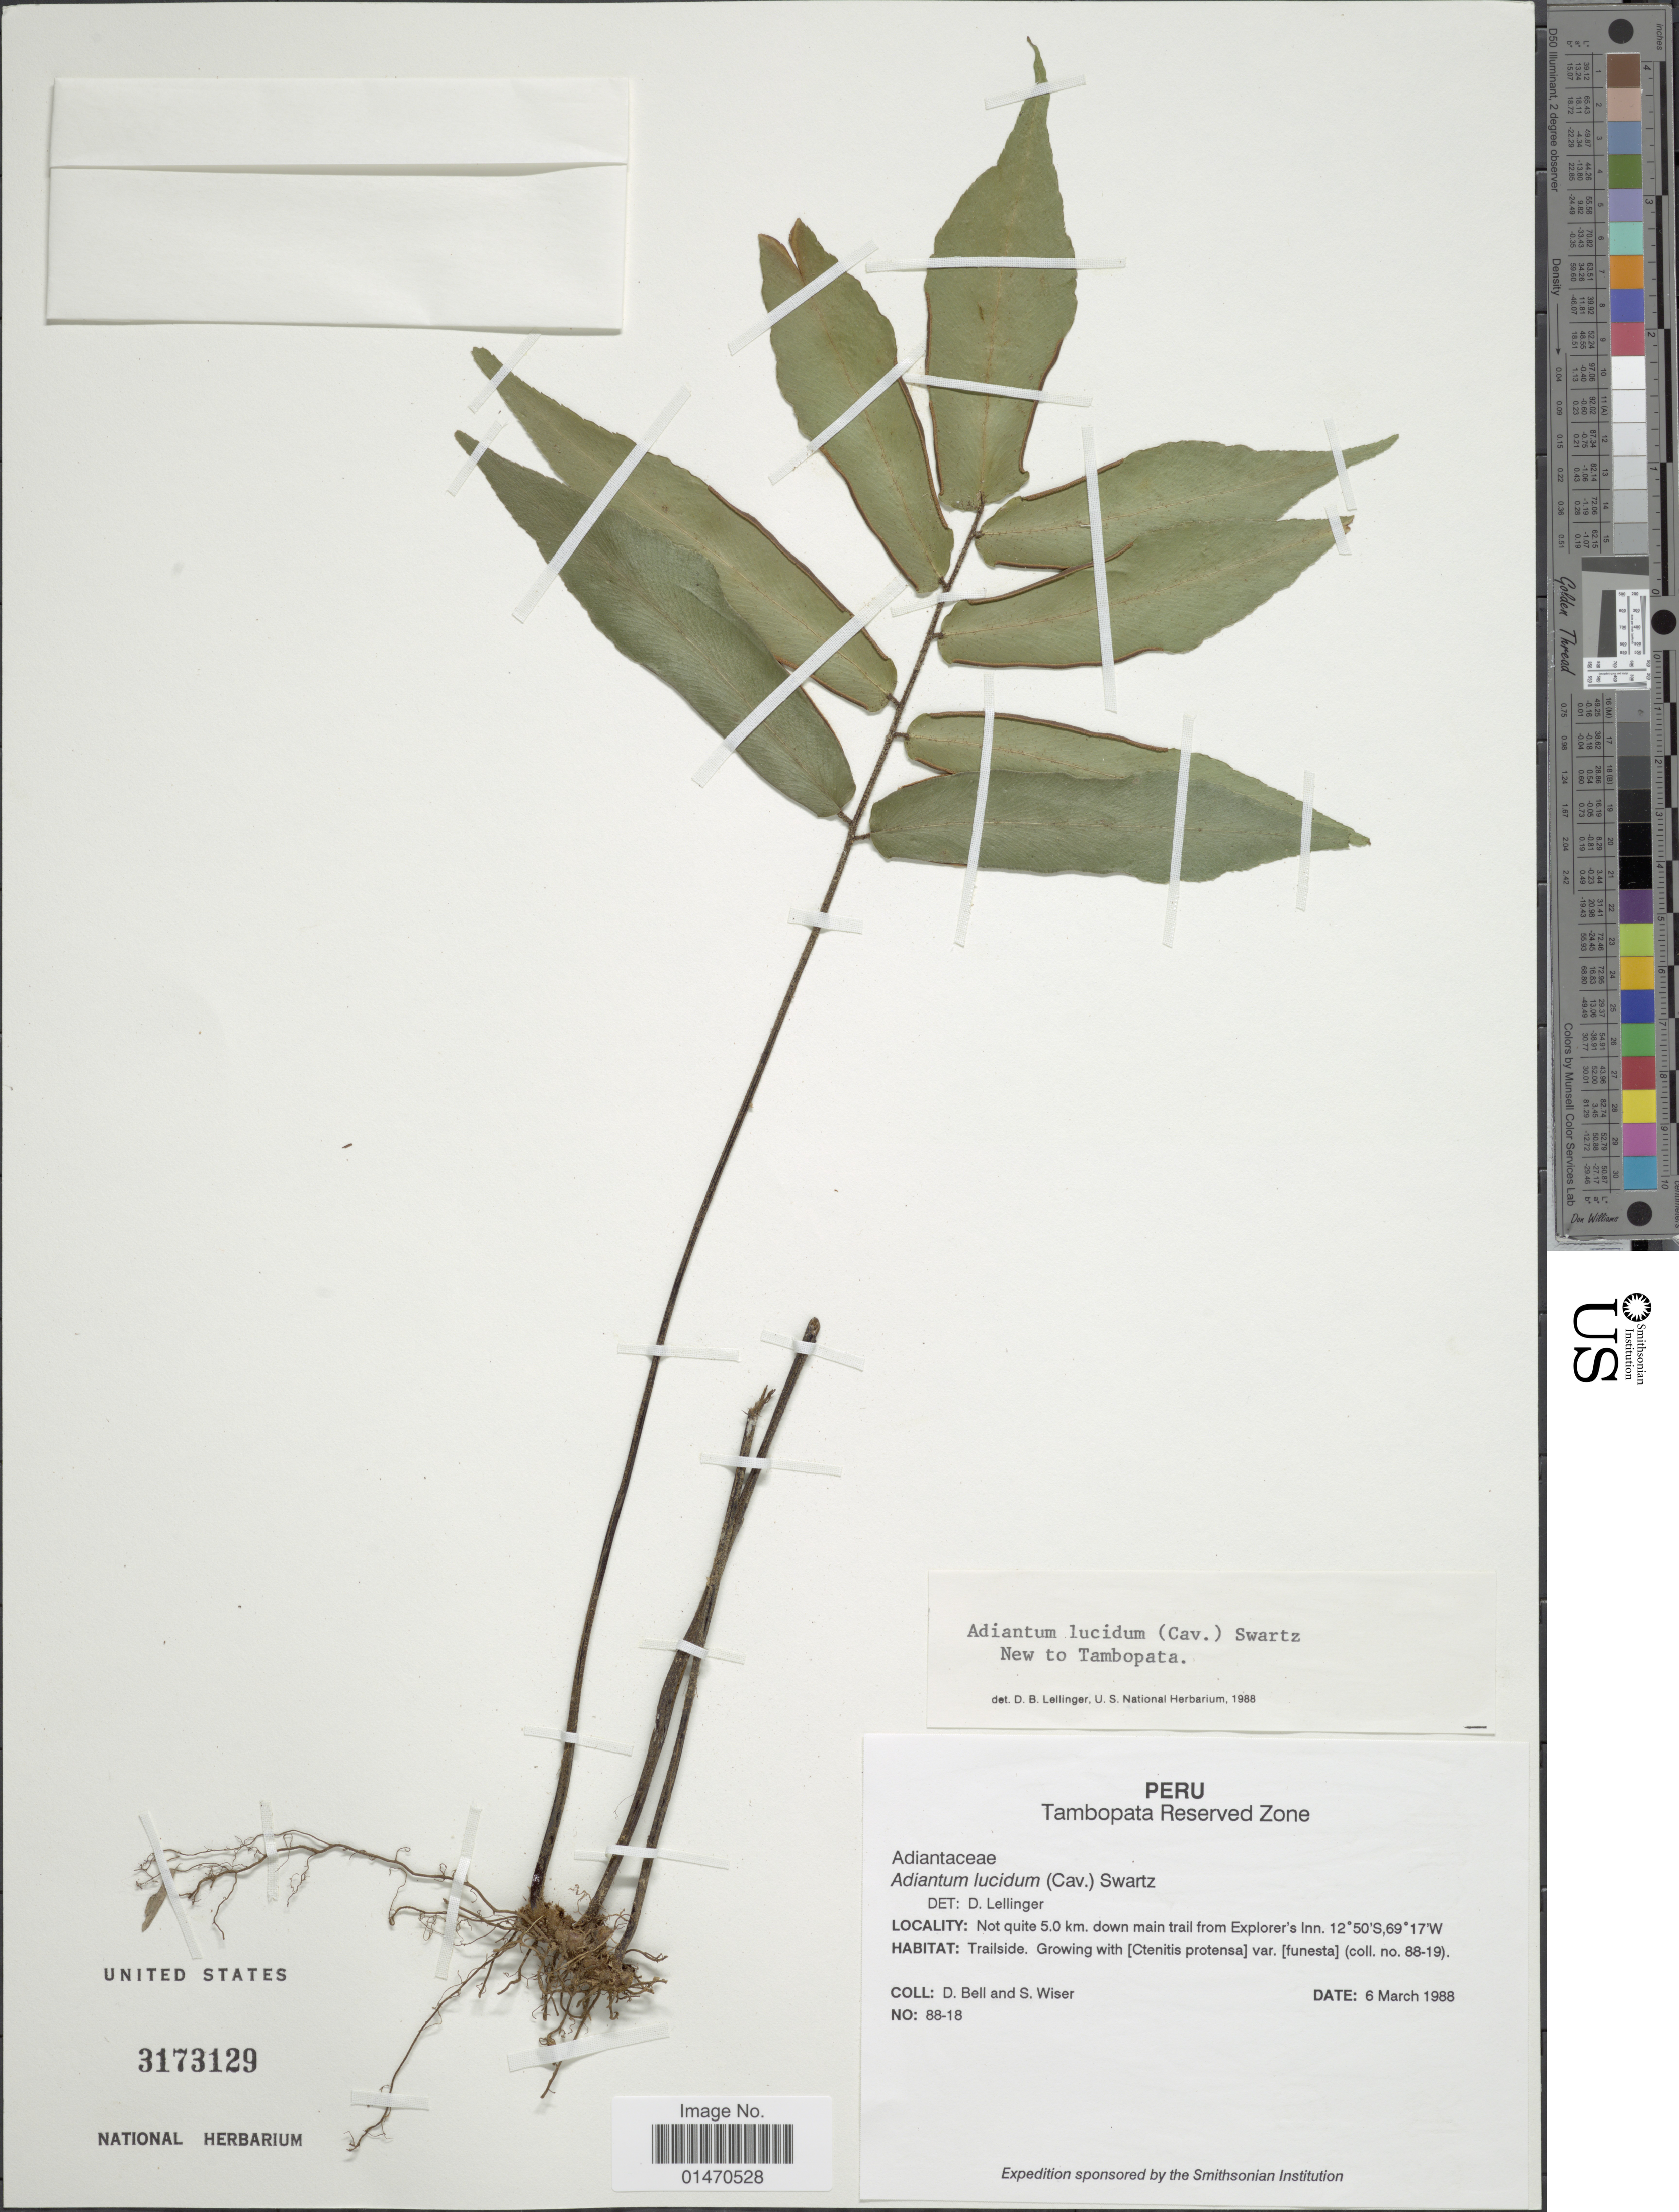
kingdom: Plantae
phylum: Tracheophyta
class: Polypodiopsida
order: Polypodiales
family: Pteridaceae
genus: Adiantum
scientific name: Adiantum lucidum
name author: (Cav.) Sw.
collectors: D. A. Bell & S. Wiser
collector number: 88-18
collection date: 1988-03-06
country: Peru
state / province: Madre de Dios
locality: Tambopata Reserved Zone, Not Quite 5km dow main trail from Explorer's Inn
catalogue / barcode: US 3173129